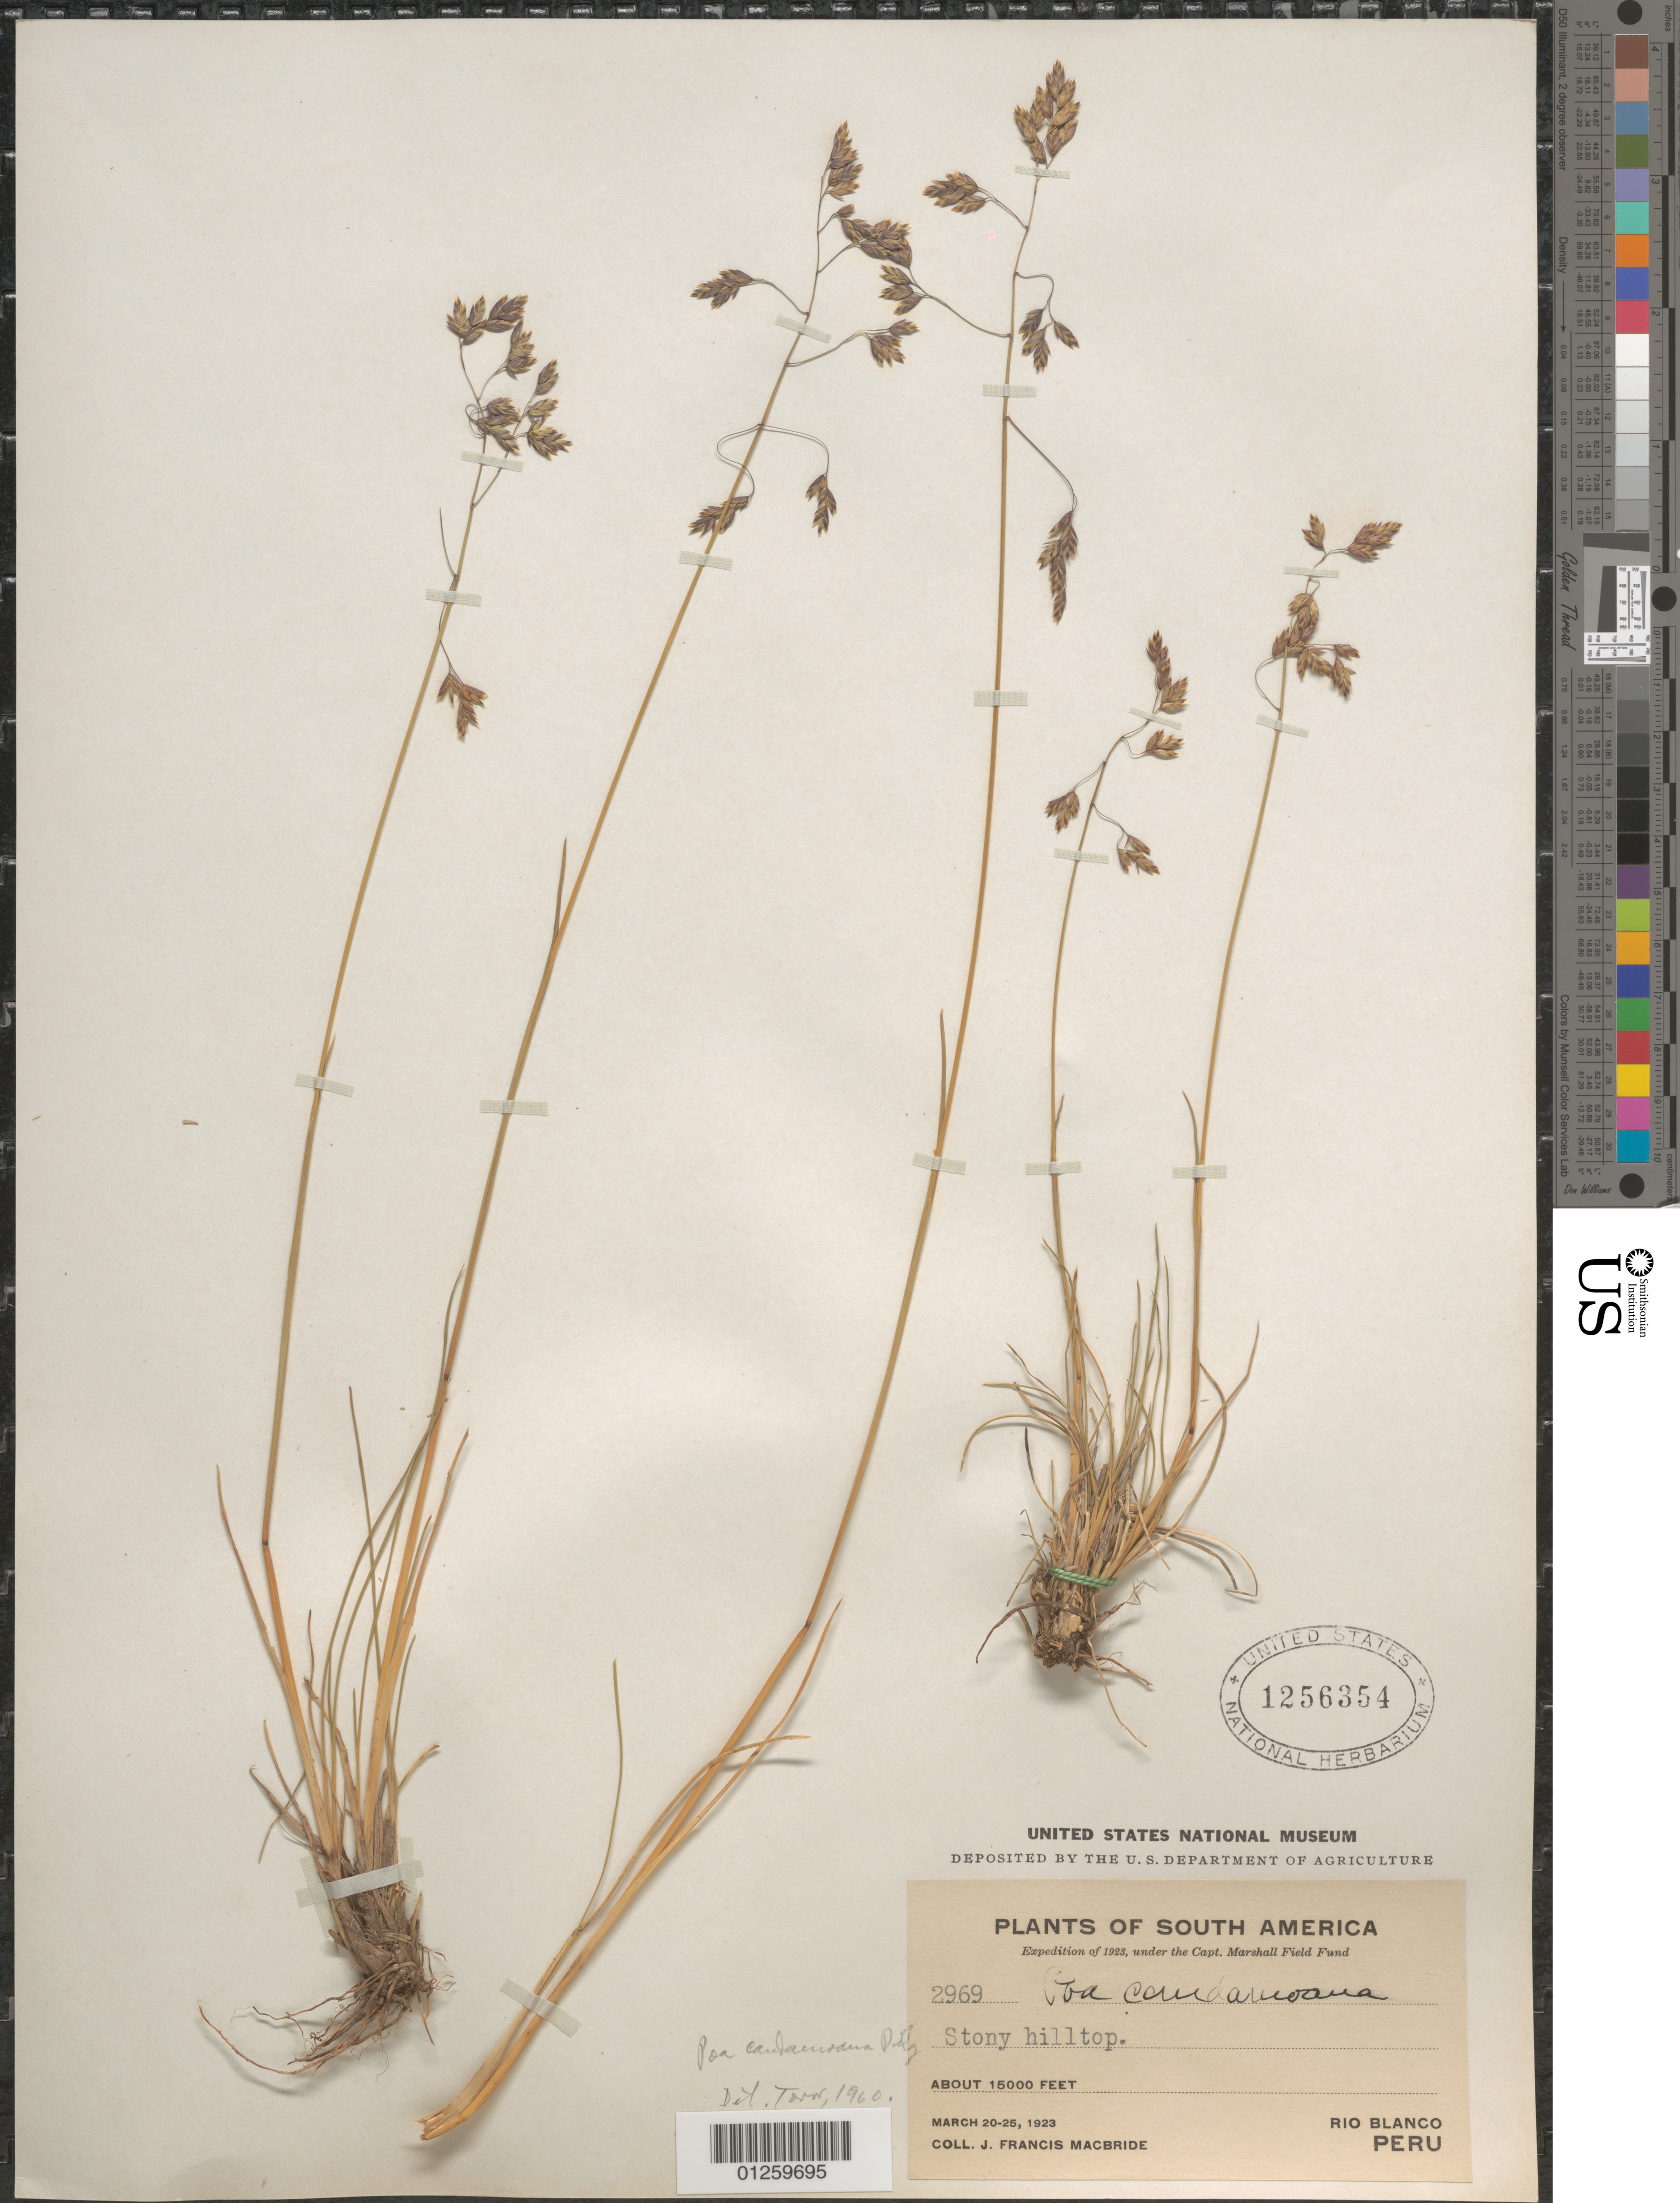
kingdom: Plantae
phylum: Tracheophyta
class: Liliopsida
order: Poales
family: Poaceae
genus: Poa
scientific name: Poa candamoana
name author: Pilg.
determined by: Soreng, Robert J., Research Associate (BOT), Smithsonian Institution - National Museum of Natural History (UNITED STATES)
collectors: J. F. Macbride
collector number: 2969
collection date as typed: March 20-25, 1923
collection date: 1923-03-20/1923-03-25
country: Peru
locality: Rio Blanco. Stony hilltop.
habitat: stony hilltop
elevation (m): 4572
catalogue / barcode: US 1256354